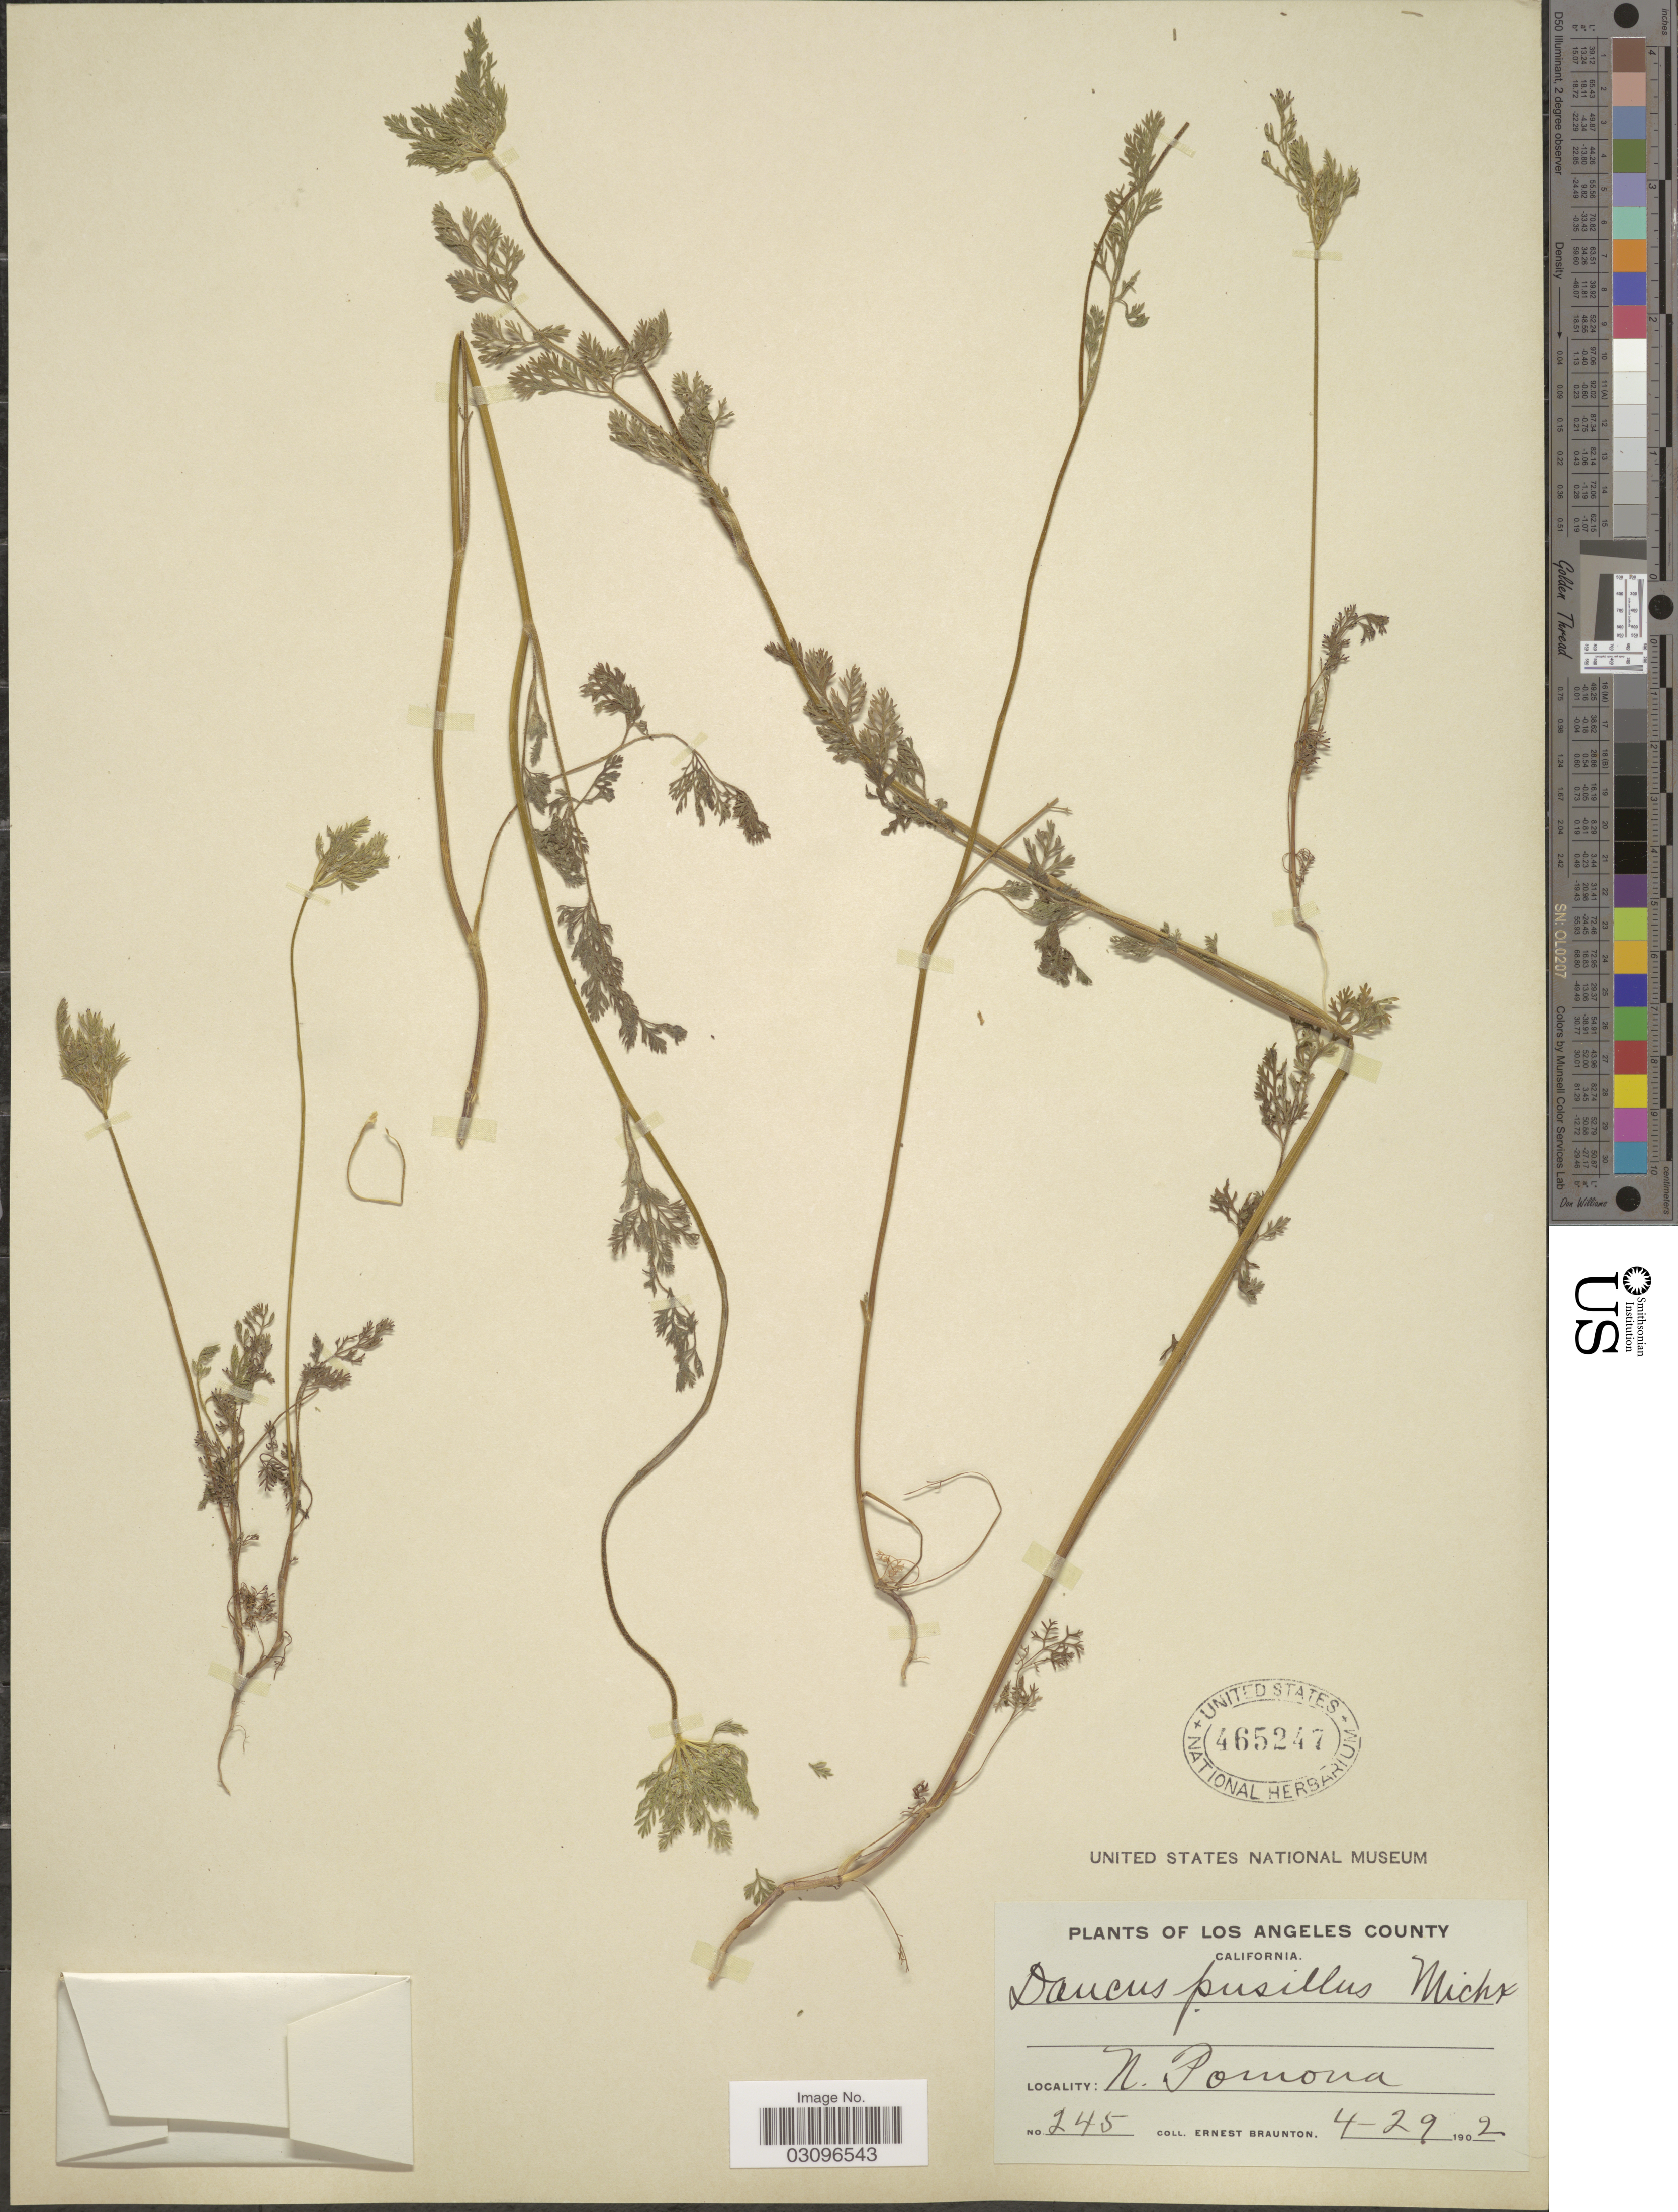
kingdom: Plantae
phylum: Tracheophyta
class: Magnoliopsida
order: Apiales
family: Apiaceae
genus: Daucus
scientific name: Daucus pusillus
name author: Michx.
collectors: E. Braunton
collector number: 245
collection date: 1902-04-29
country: United States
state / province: California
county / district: Los Angeles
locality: Los Angeles County, N. Pomona.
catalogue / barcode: US 465247